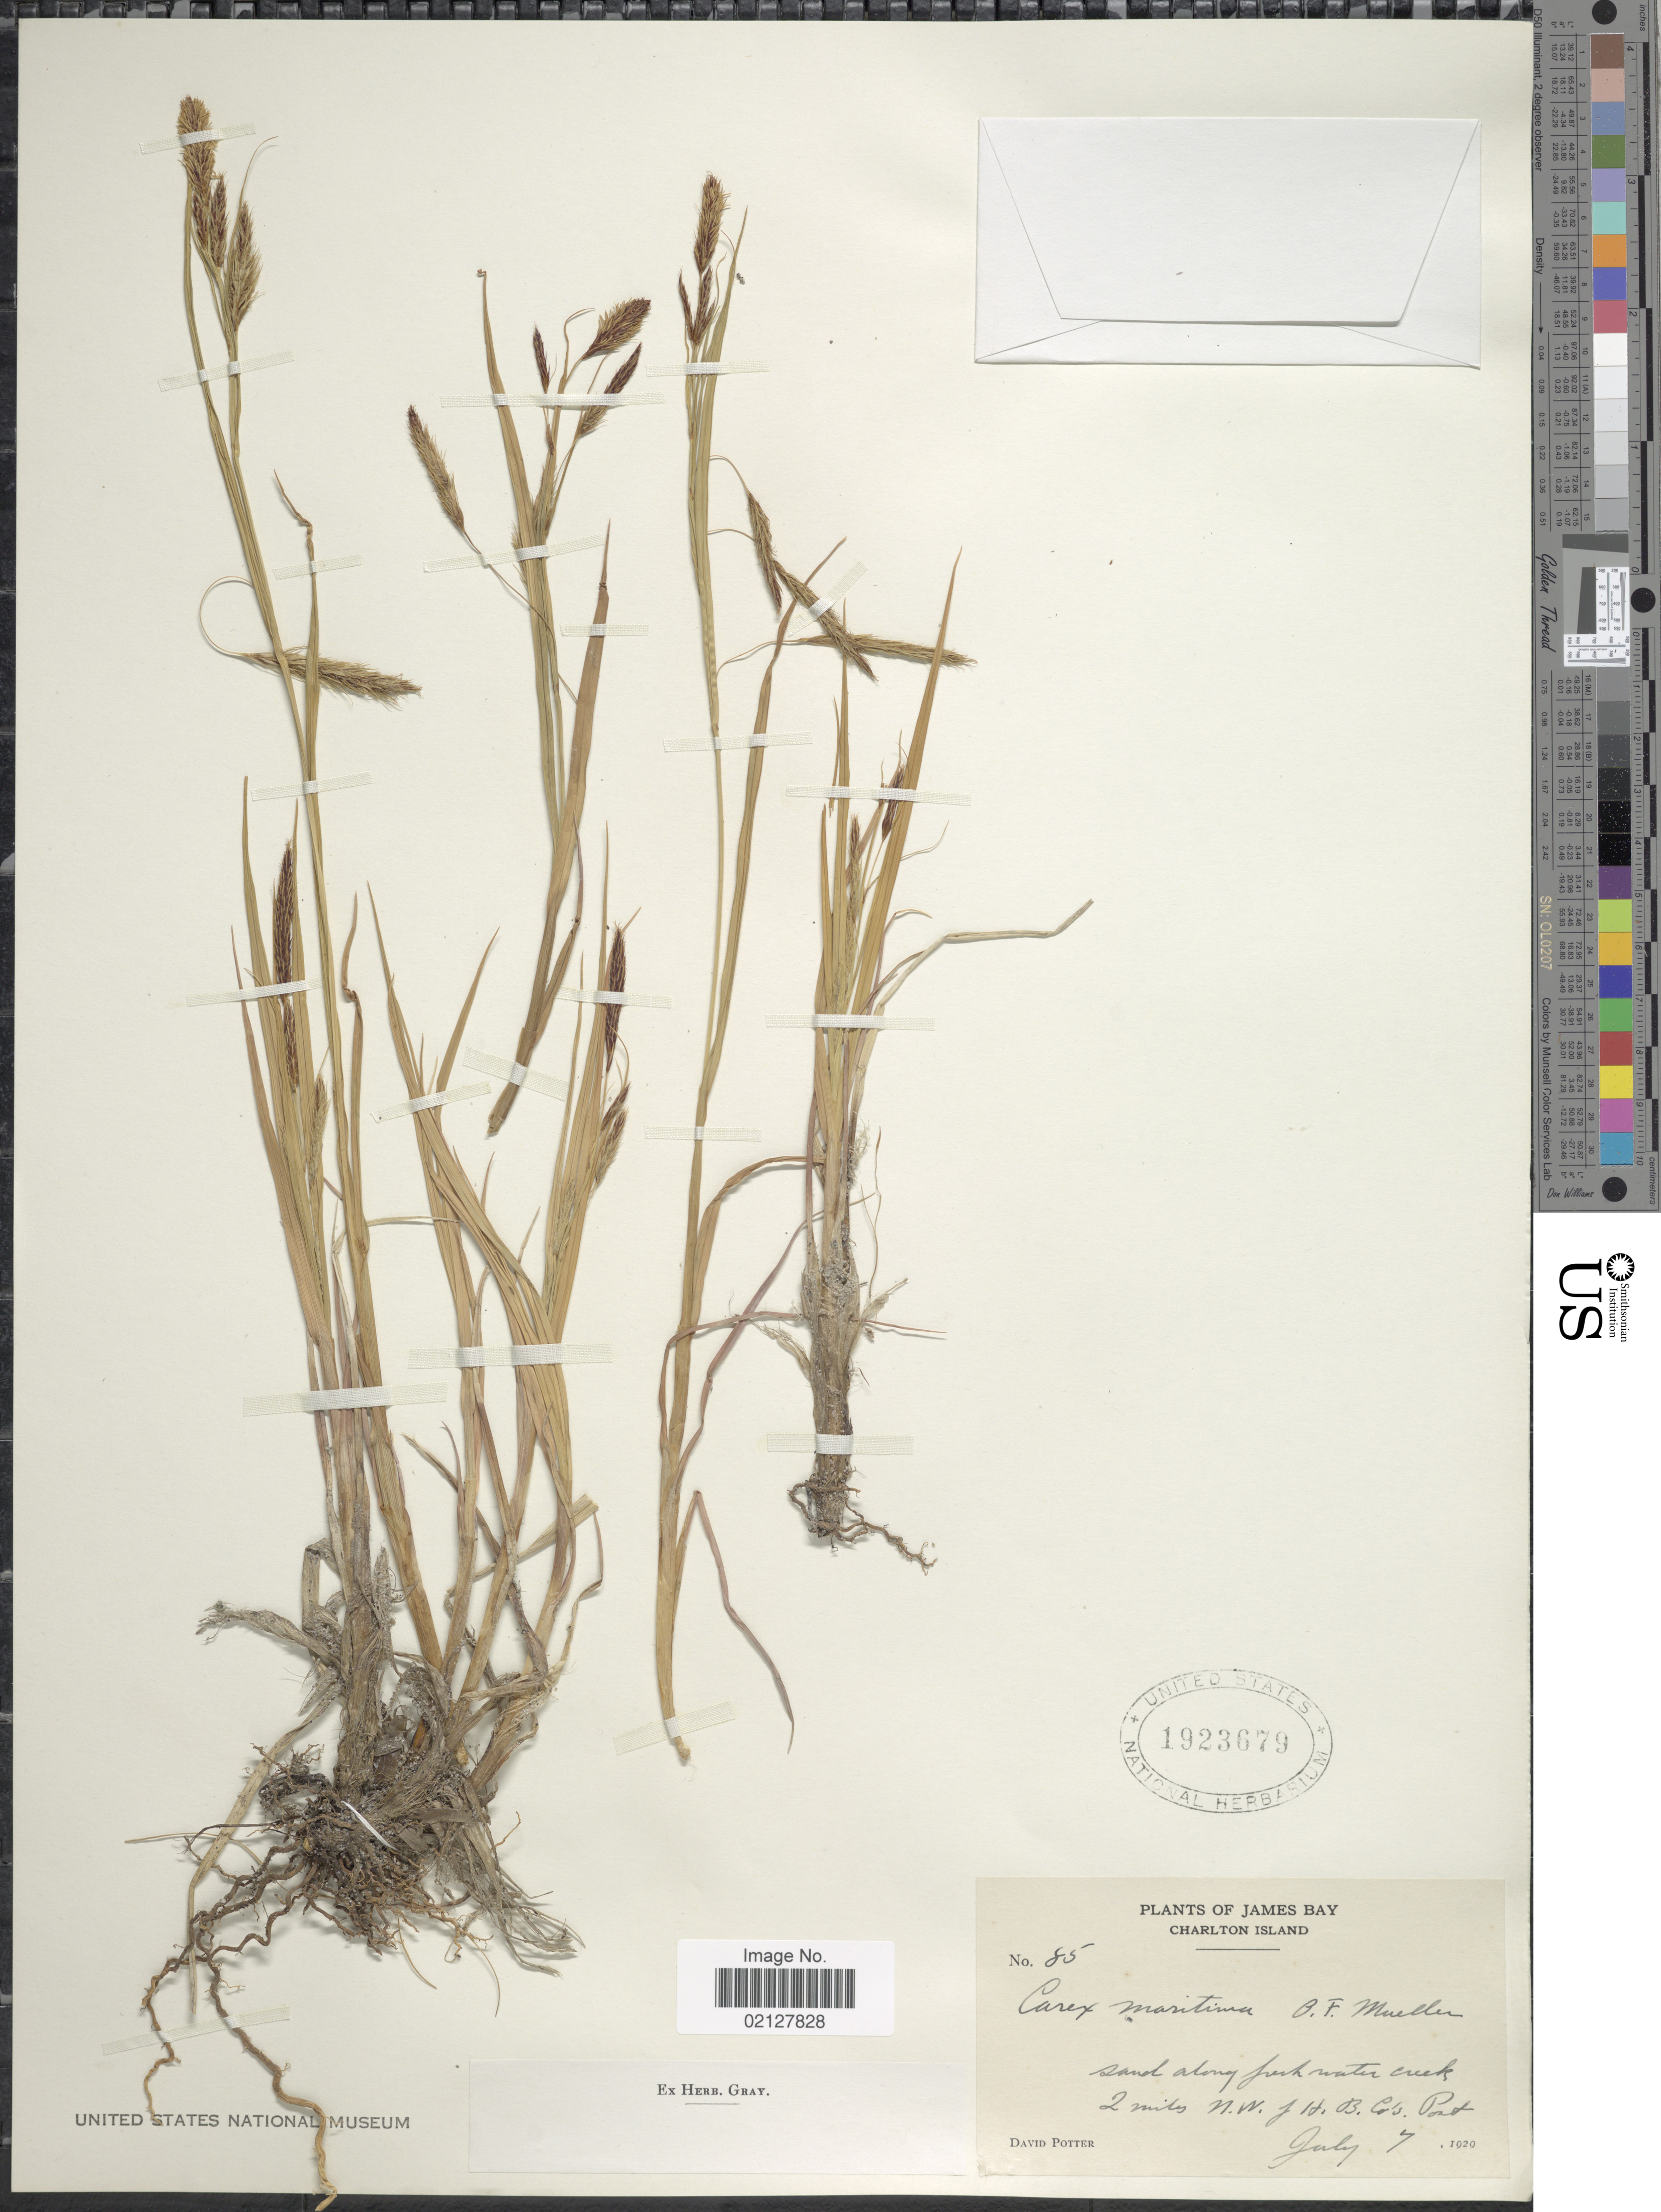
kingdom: Plantae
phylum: Tracheophyta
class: Liliopsida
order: Poales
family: Cyperaceae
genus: Carex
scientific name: Carex paleacea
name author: Schreb. ex Wahlenb.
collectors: D. Potter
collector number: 85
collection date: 1920-07-07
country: Canada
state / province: Nunavut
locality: James Bay, Charlton Island. Sand along fresh water creek, 2 miles N.W. of H. B. Co's Post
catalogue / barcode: US 1923679